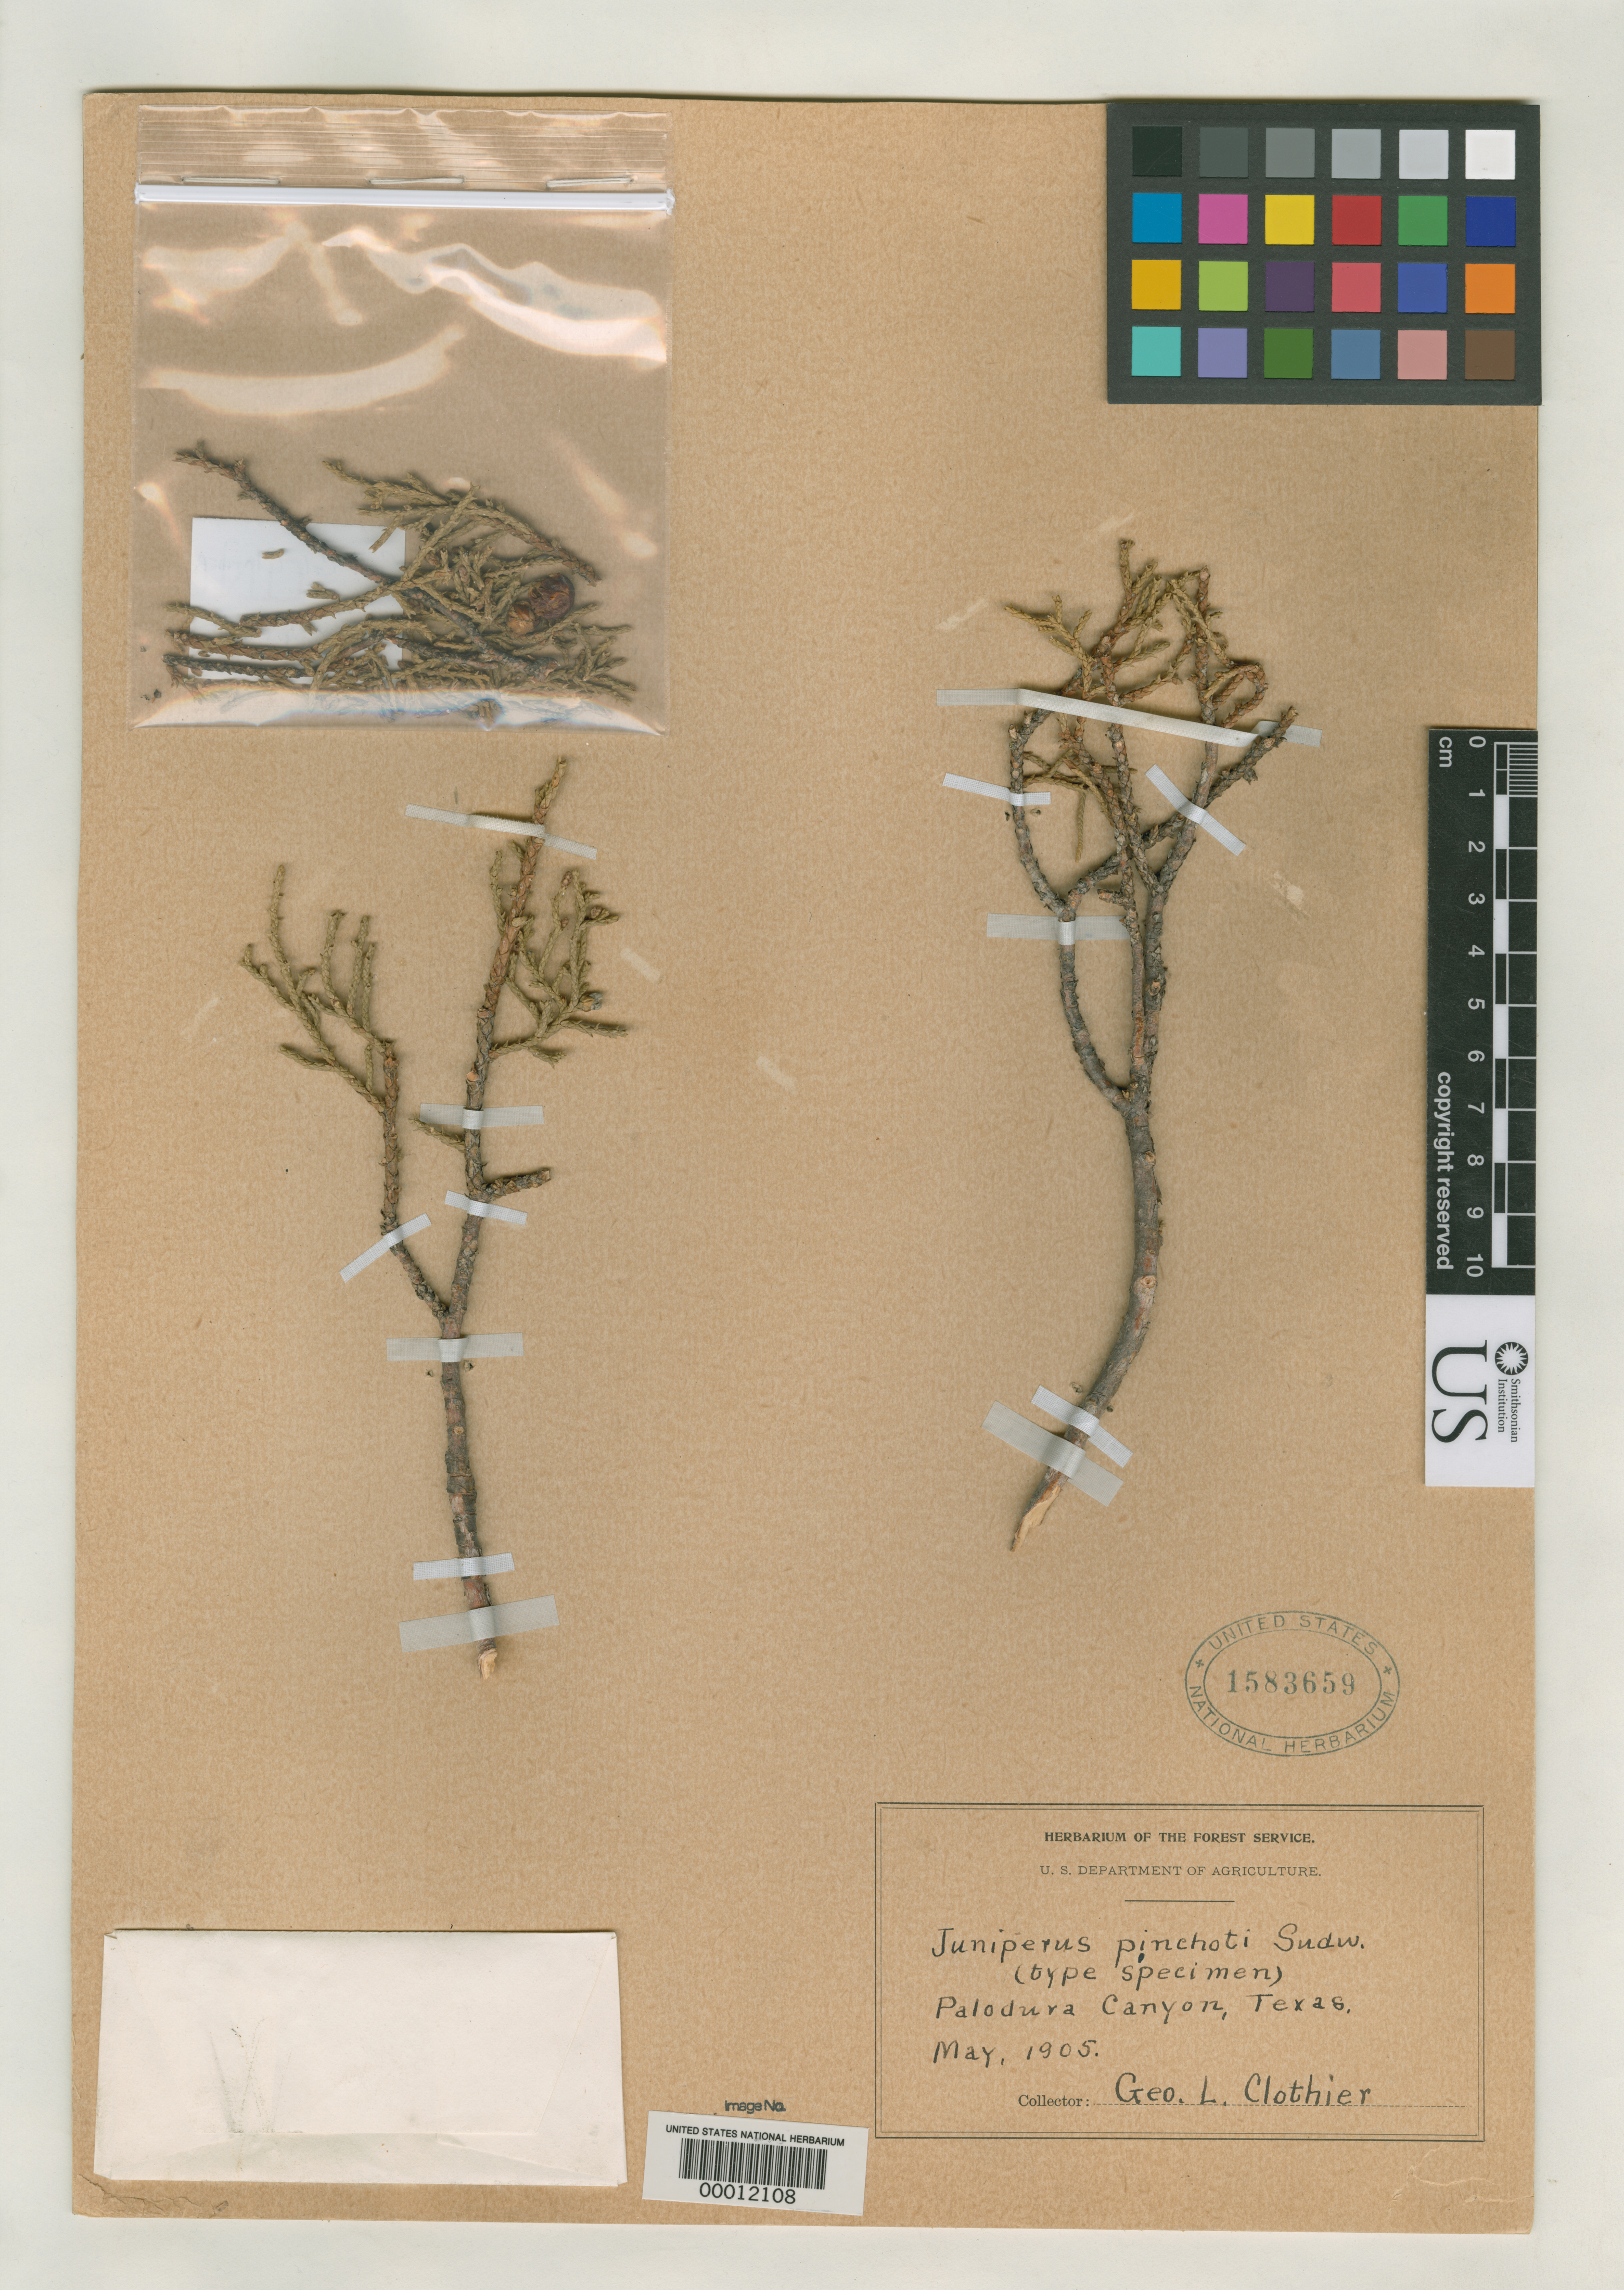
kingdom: Plantae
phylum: Tracheophyta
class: Pinopsida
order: Pinales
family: Cupressaceae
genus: Juniperus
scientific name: Juniperus pinchotii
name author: Sudw.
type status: Type Collection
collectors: G. Clothier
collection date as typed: May 1905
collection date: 1905-05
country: United States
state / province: Texas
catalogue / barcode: US 1583659